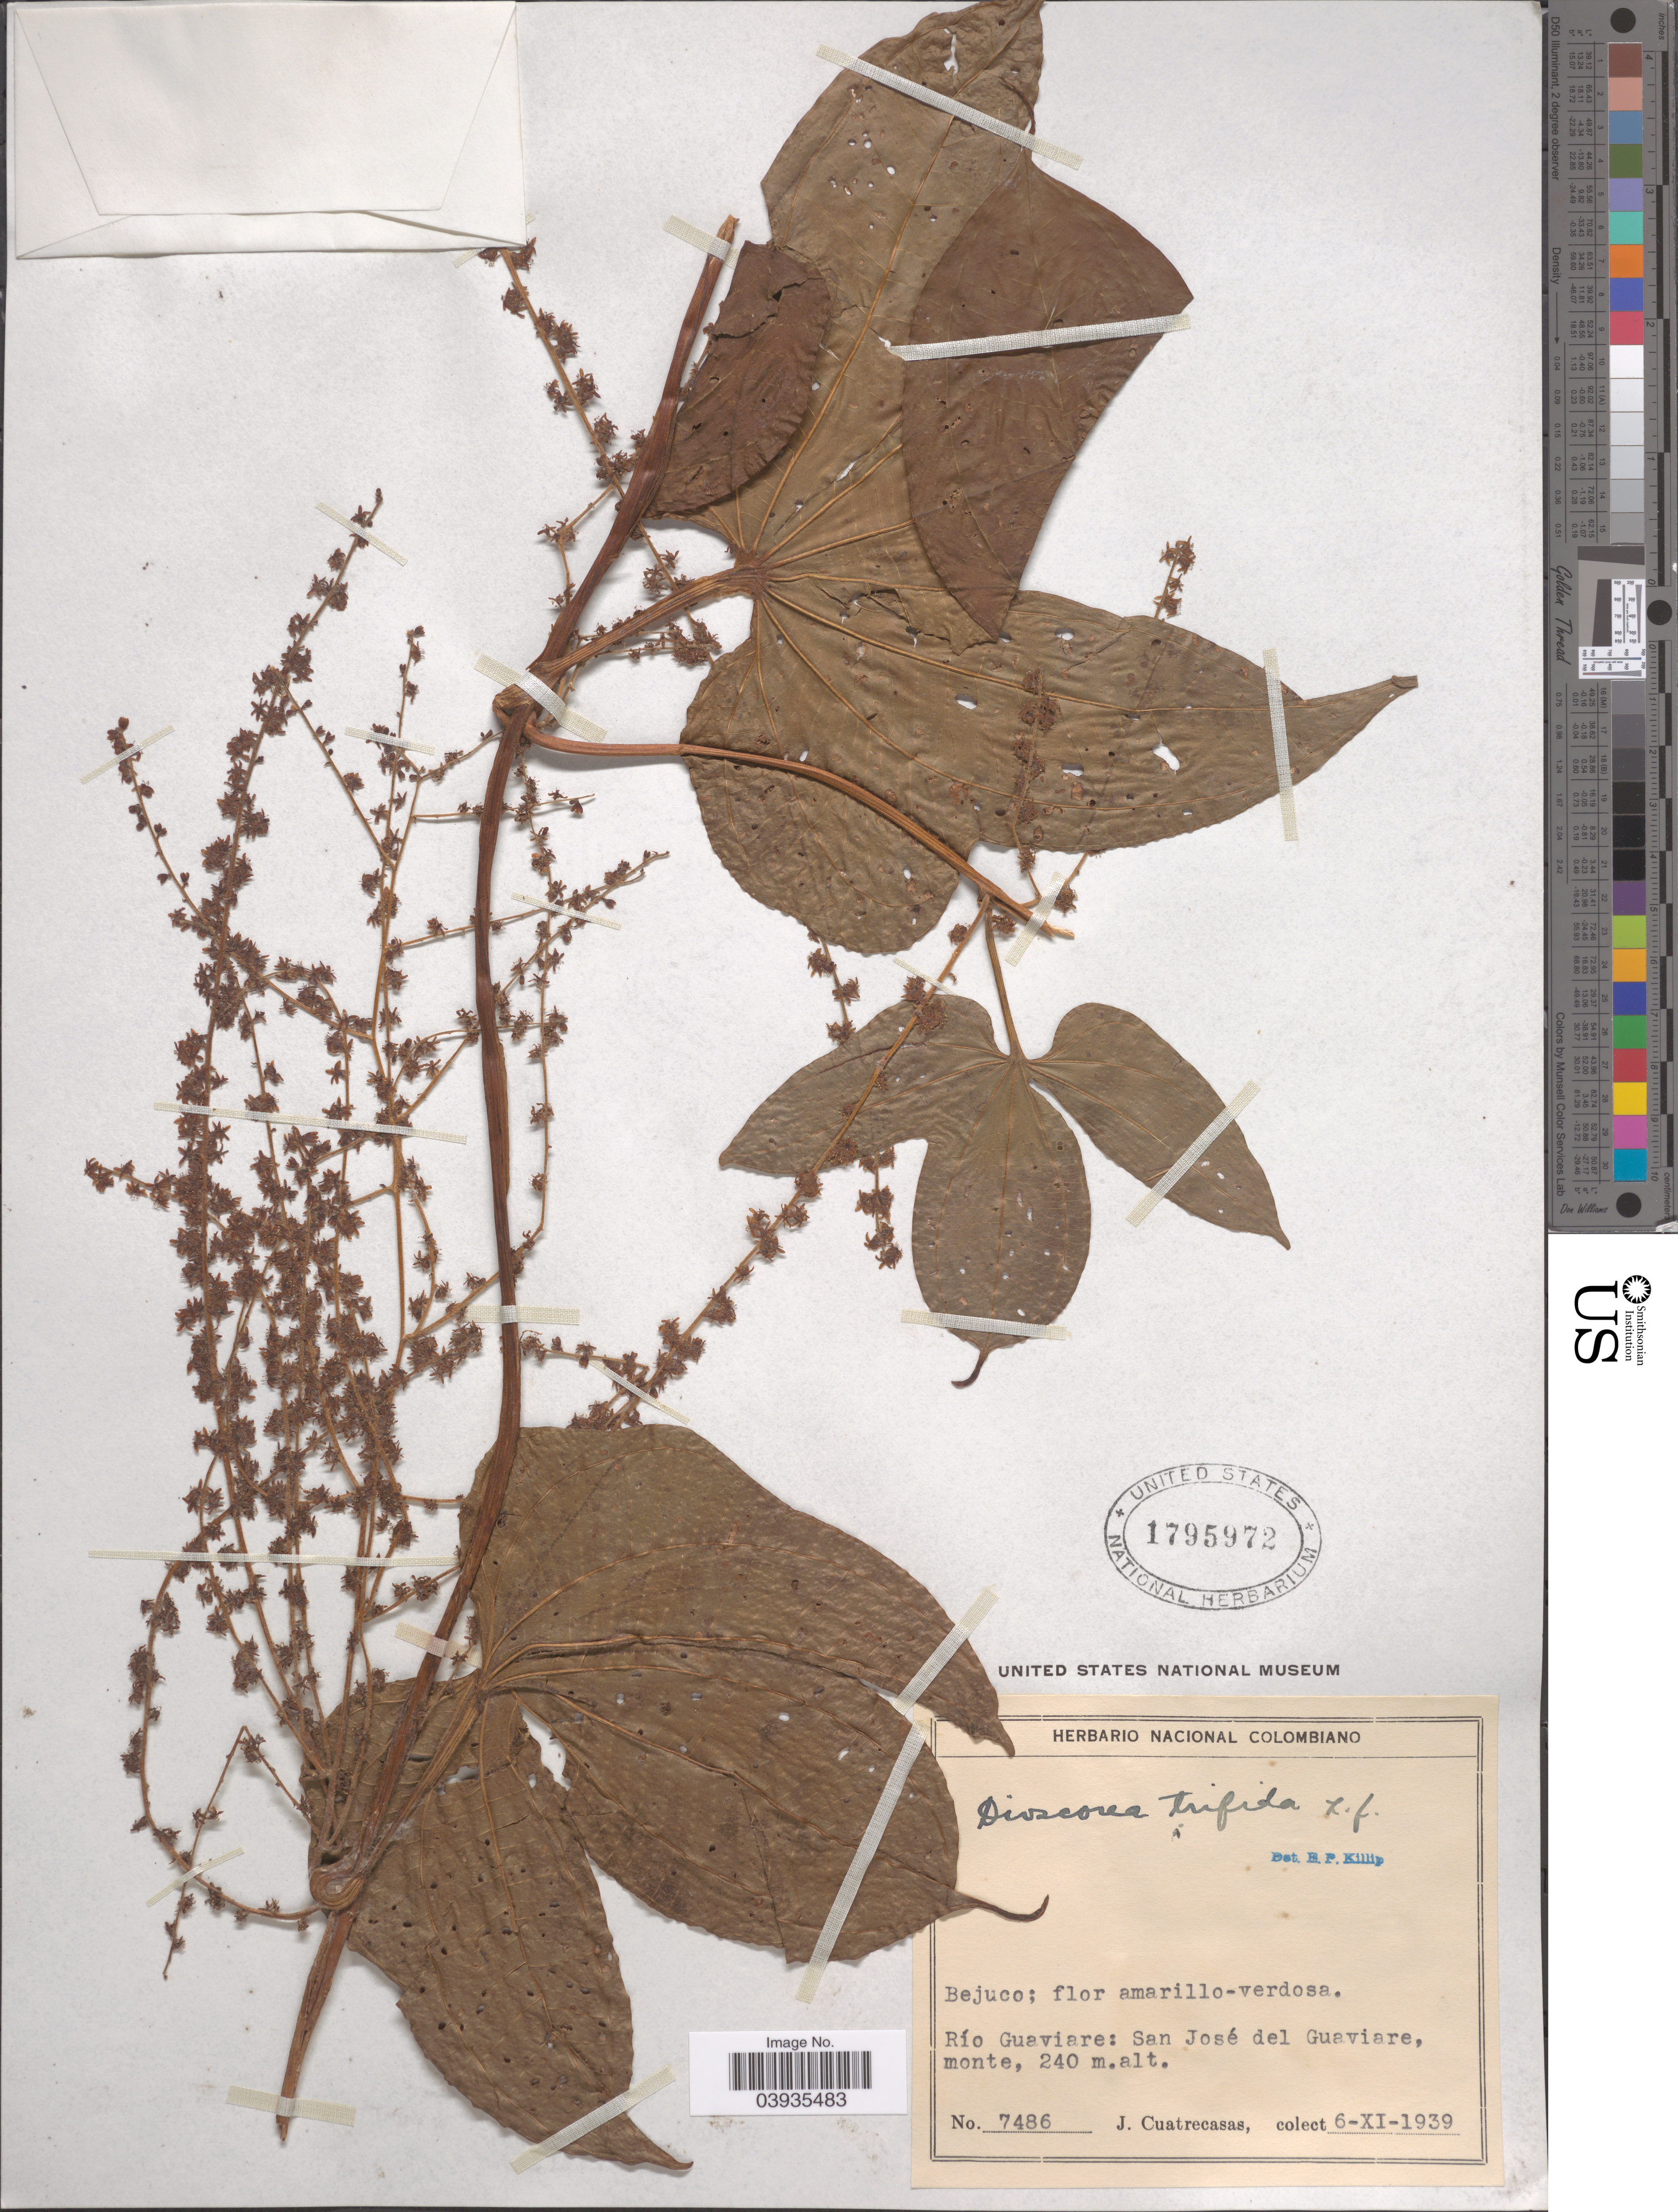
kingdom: Plantae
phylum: Tracheophyta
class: Liliopsida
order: Dioscoreales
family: Dioscoreaceae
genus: Dioscorea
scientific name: Dioscorea trifida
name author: L. f.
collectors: J. Cuatrecasas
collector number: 7486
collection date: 1939-11-06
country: Colombia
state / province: Guaviare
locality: Río Guaviare: San José del Guaviare.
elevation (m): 240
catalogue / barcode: US 1795972